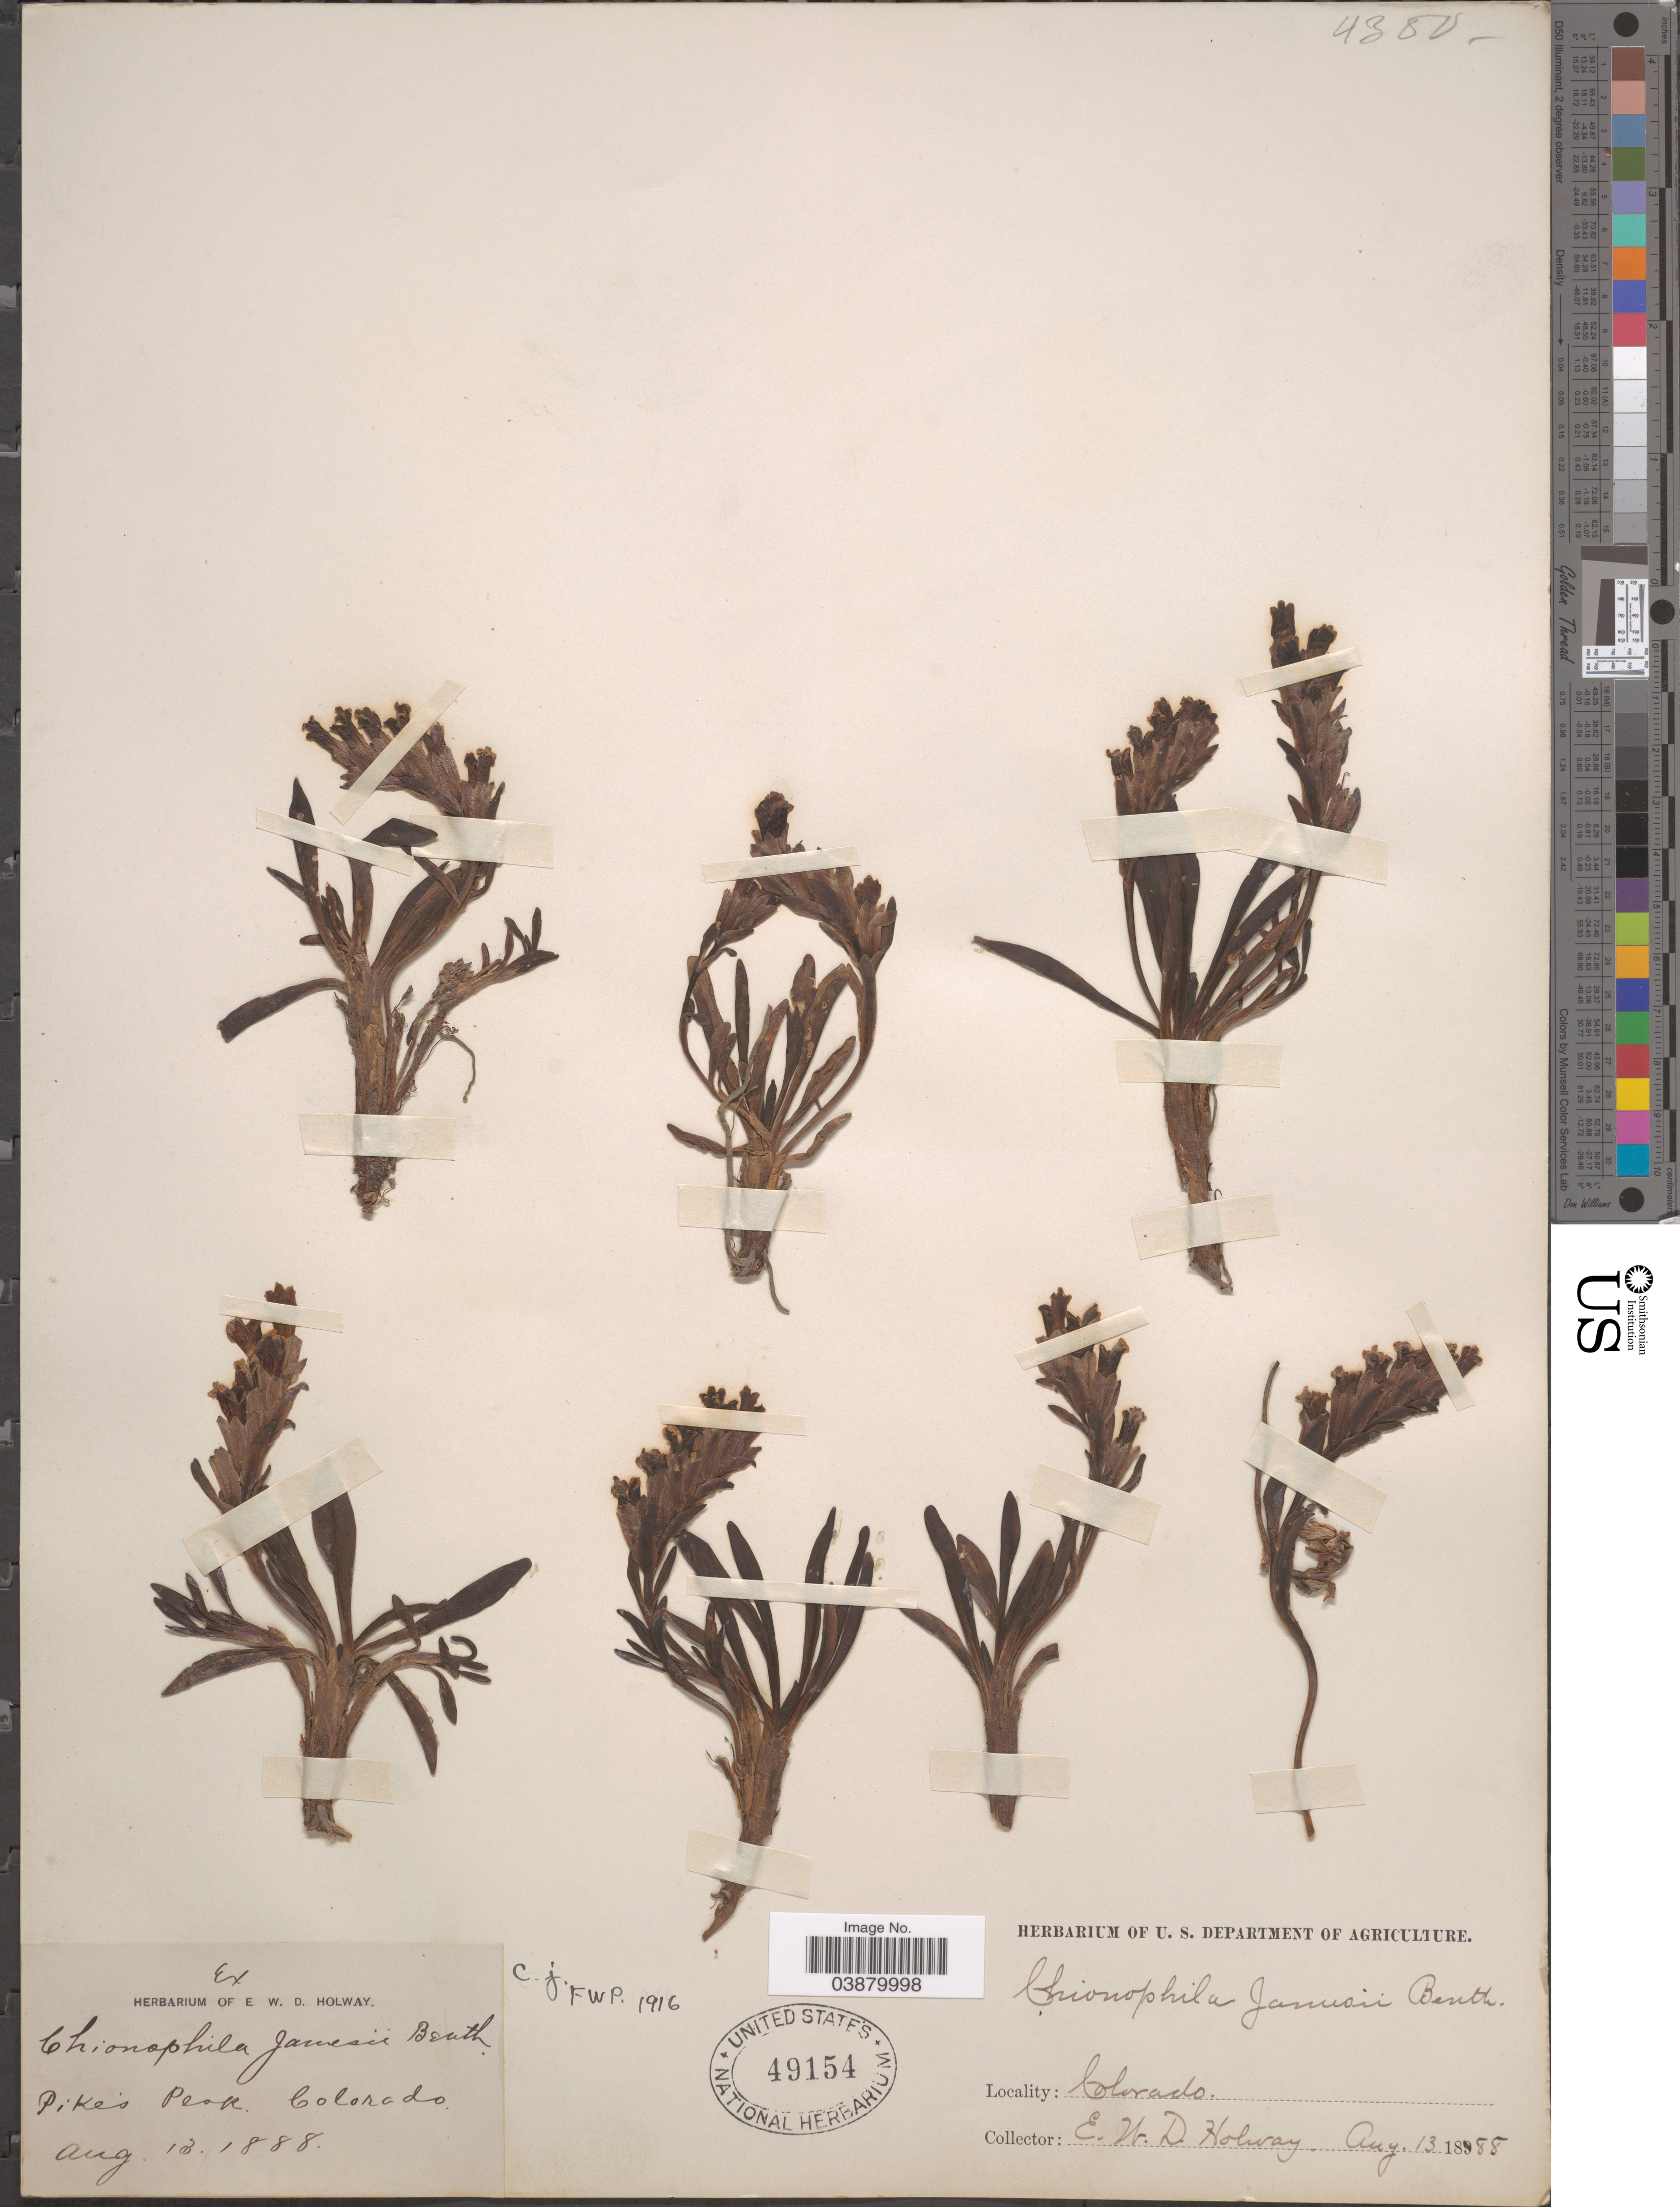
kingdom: Plantae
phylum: Tracheophyta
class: Magnoliopsida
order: Lamiales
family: Plantaginaceae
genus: Chionophila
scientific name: Chionophila jamesii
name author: Benth.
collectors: E. W. D. Holway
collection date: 1888-08-13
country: United States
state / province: Colorado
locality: Pikes Peak.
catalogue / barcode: US 49154